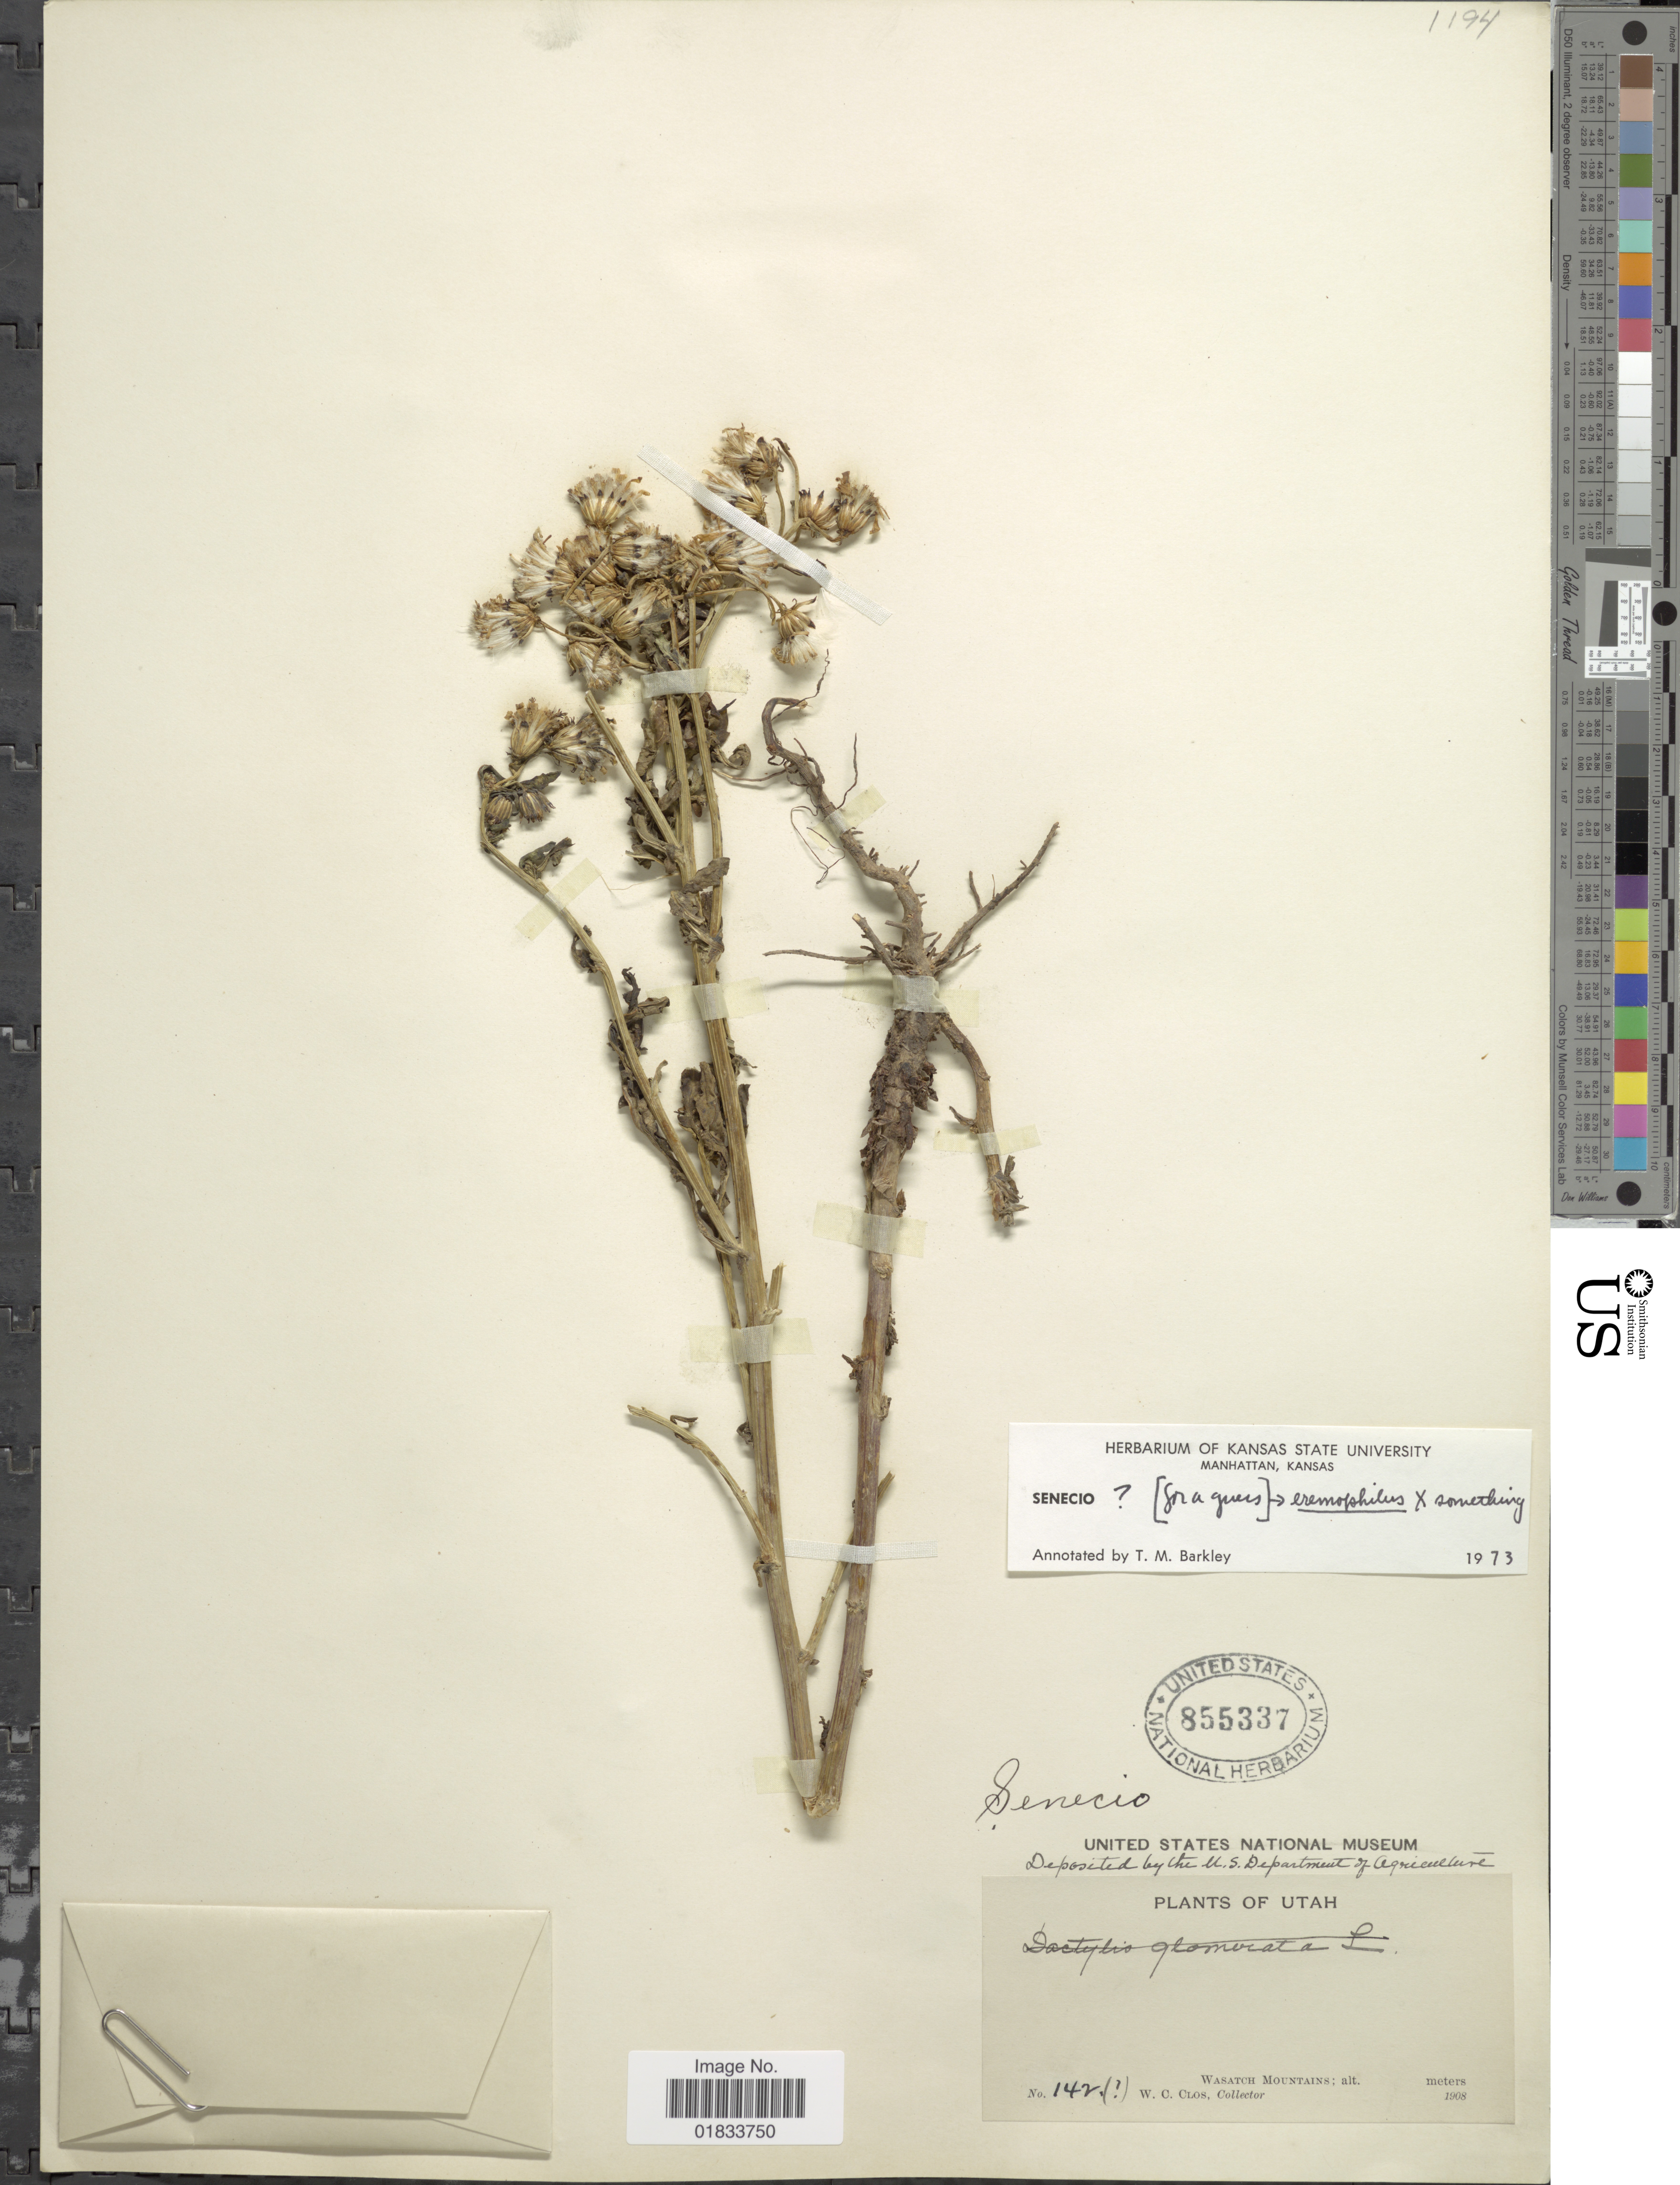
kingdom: Plantae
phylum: Tracheophyta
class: Magnoliopsida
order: Asterales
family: Asteraceae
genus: Senecio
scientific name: Senecio eremophilus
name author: Richardson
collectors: W. C. Clos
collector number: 142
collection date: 1908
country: United States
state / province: Utah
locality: Wasatch Mountains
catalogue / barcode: US 855337